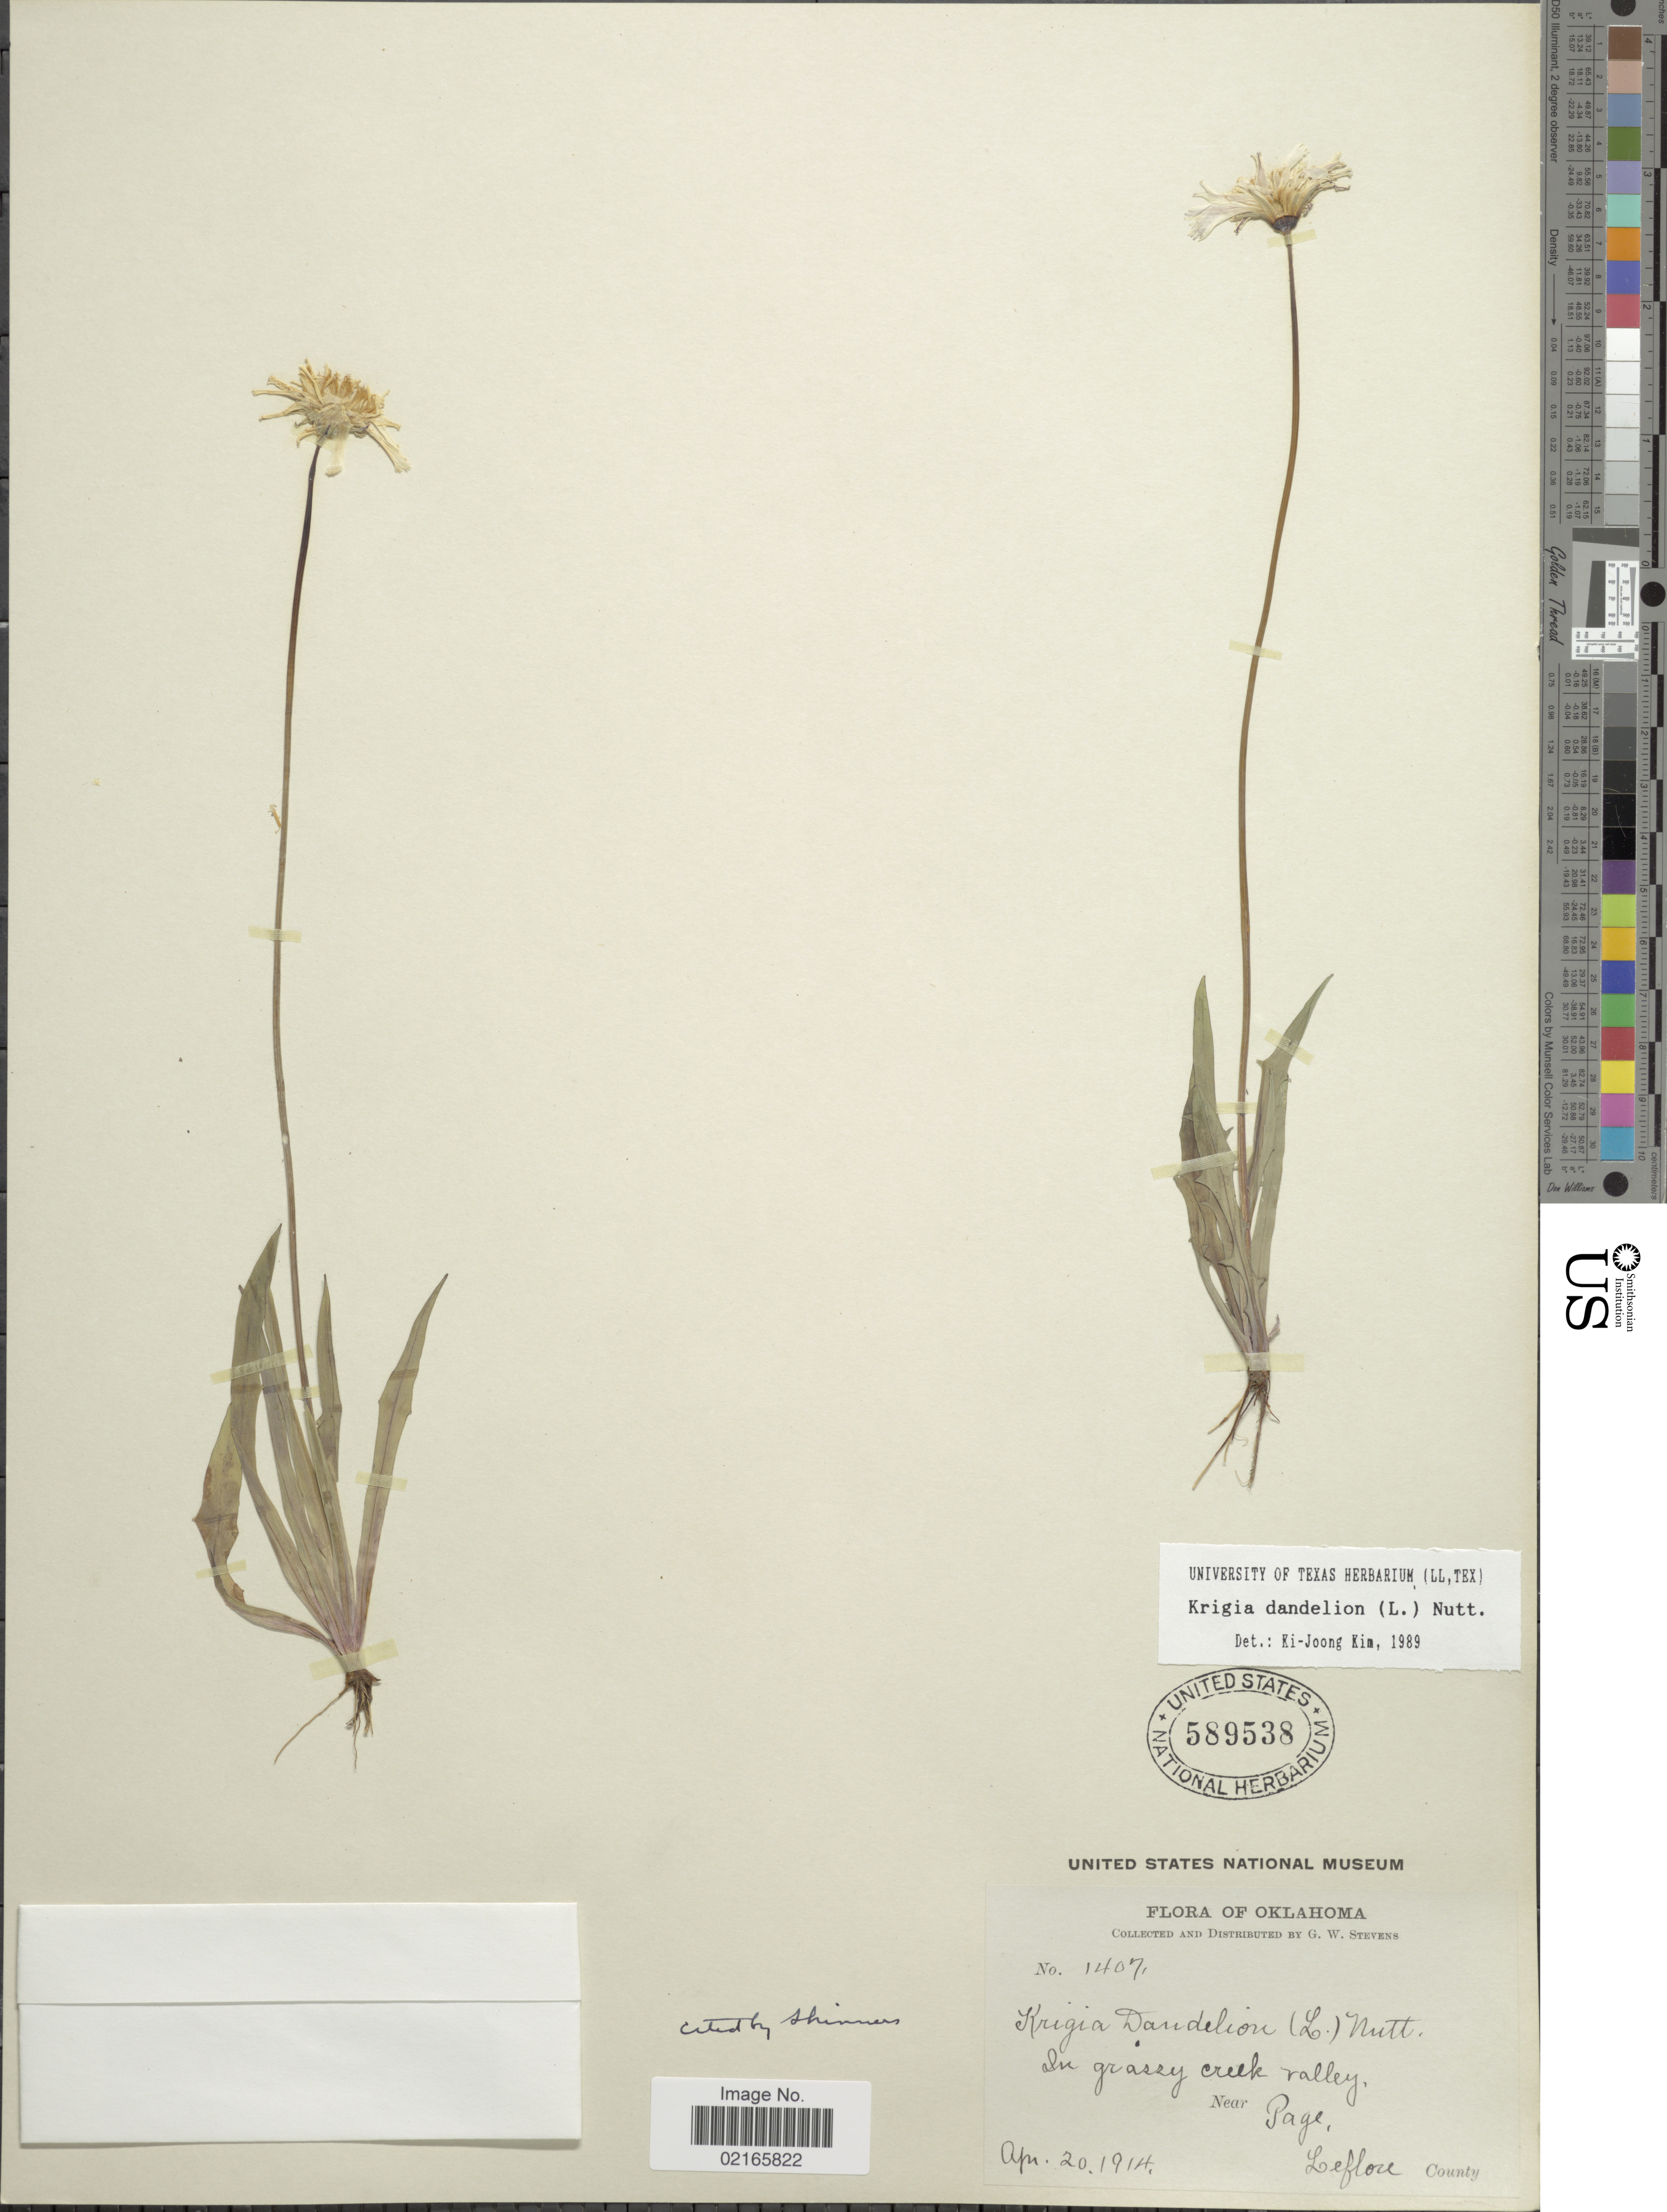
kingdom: Plantae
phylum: Tracheophyta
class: Magnoliopsida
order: Asterales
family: Asteraceae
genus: Krigia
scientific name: Krigia dandelion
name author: (L.) Nutt.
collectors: G. W. Stevens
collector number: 1407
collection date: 1914-04-20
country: United States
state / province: Oklahoma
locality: In grassy creek valley, near Page, Loeflore County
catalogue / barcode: US 589538